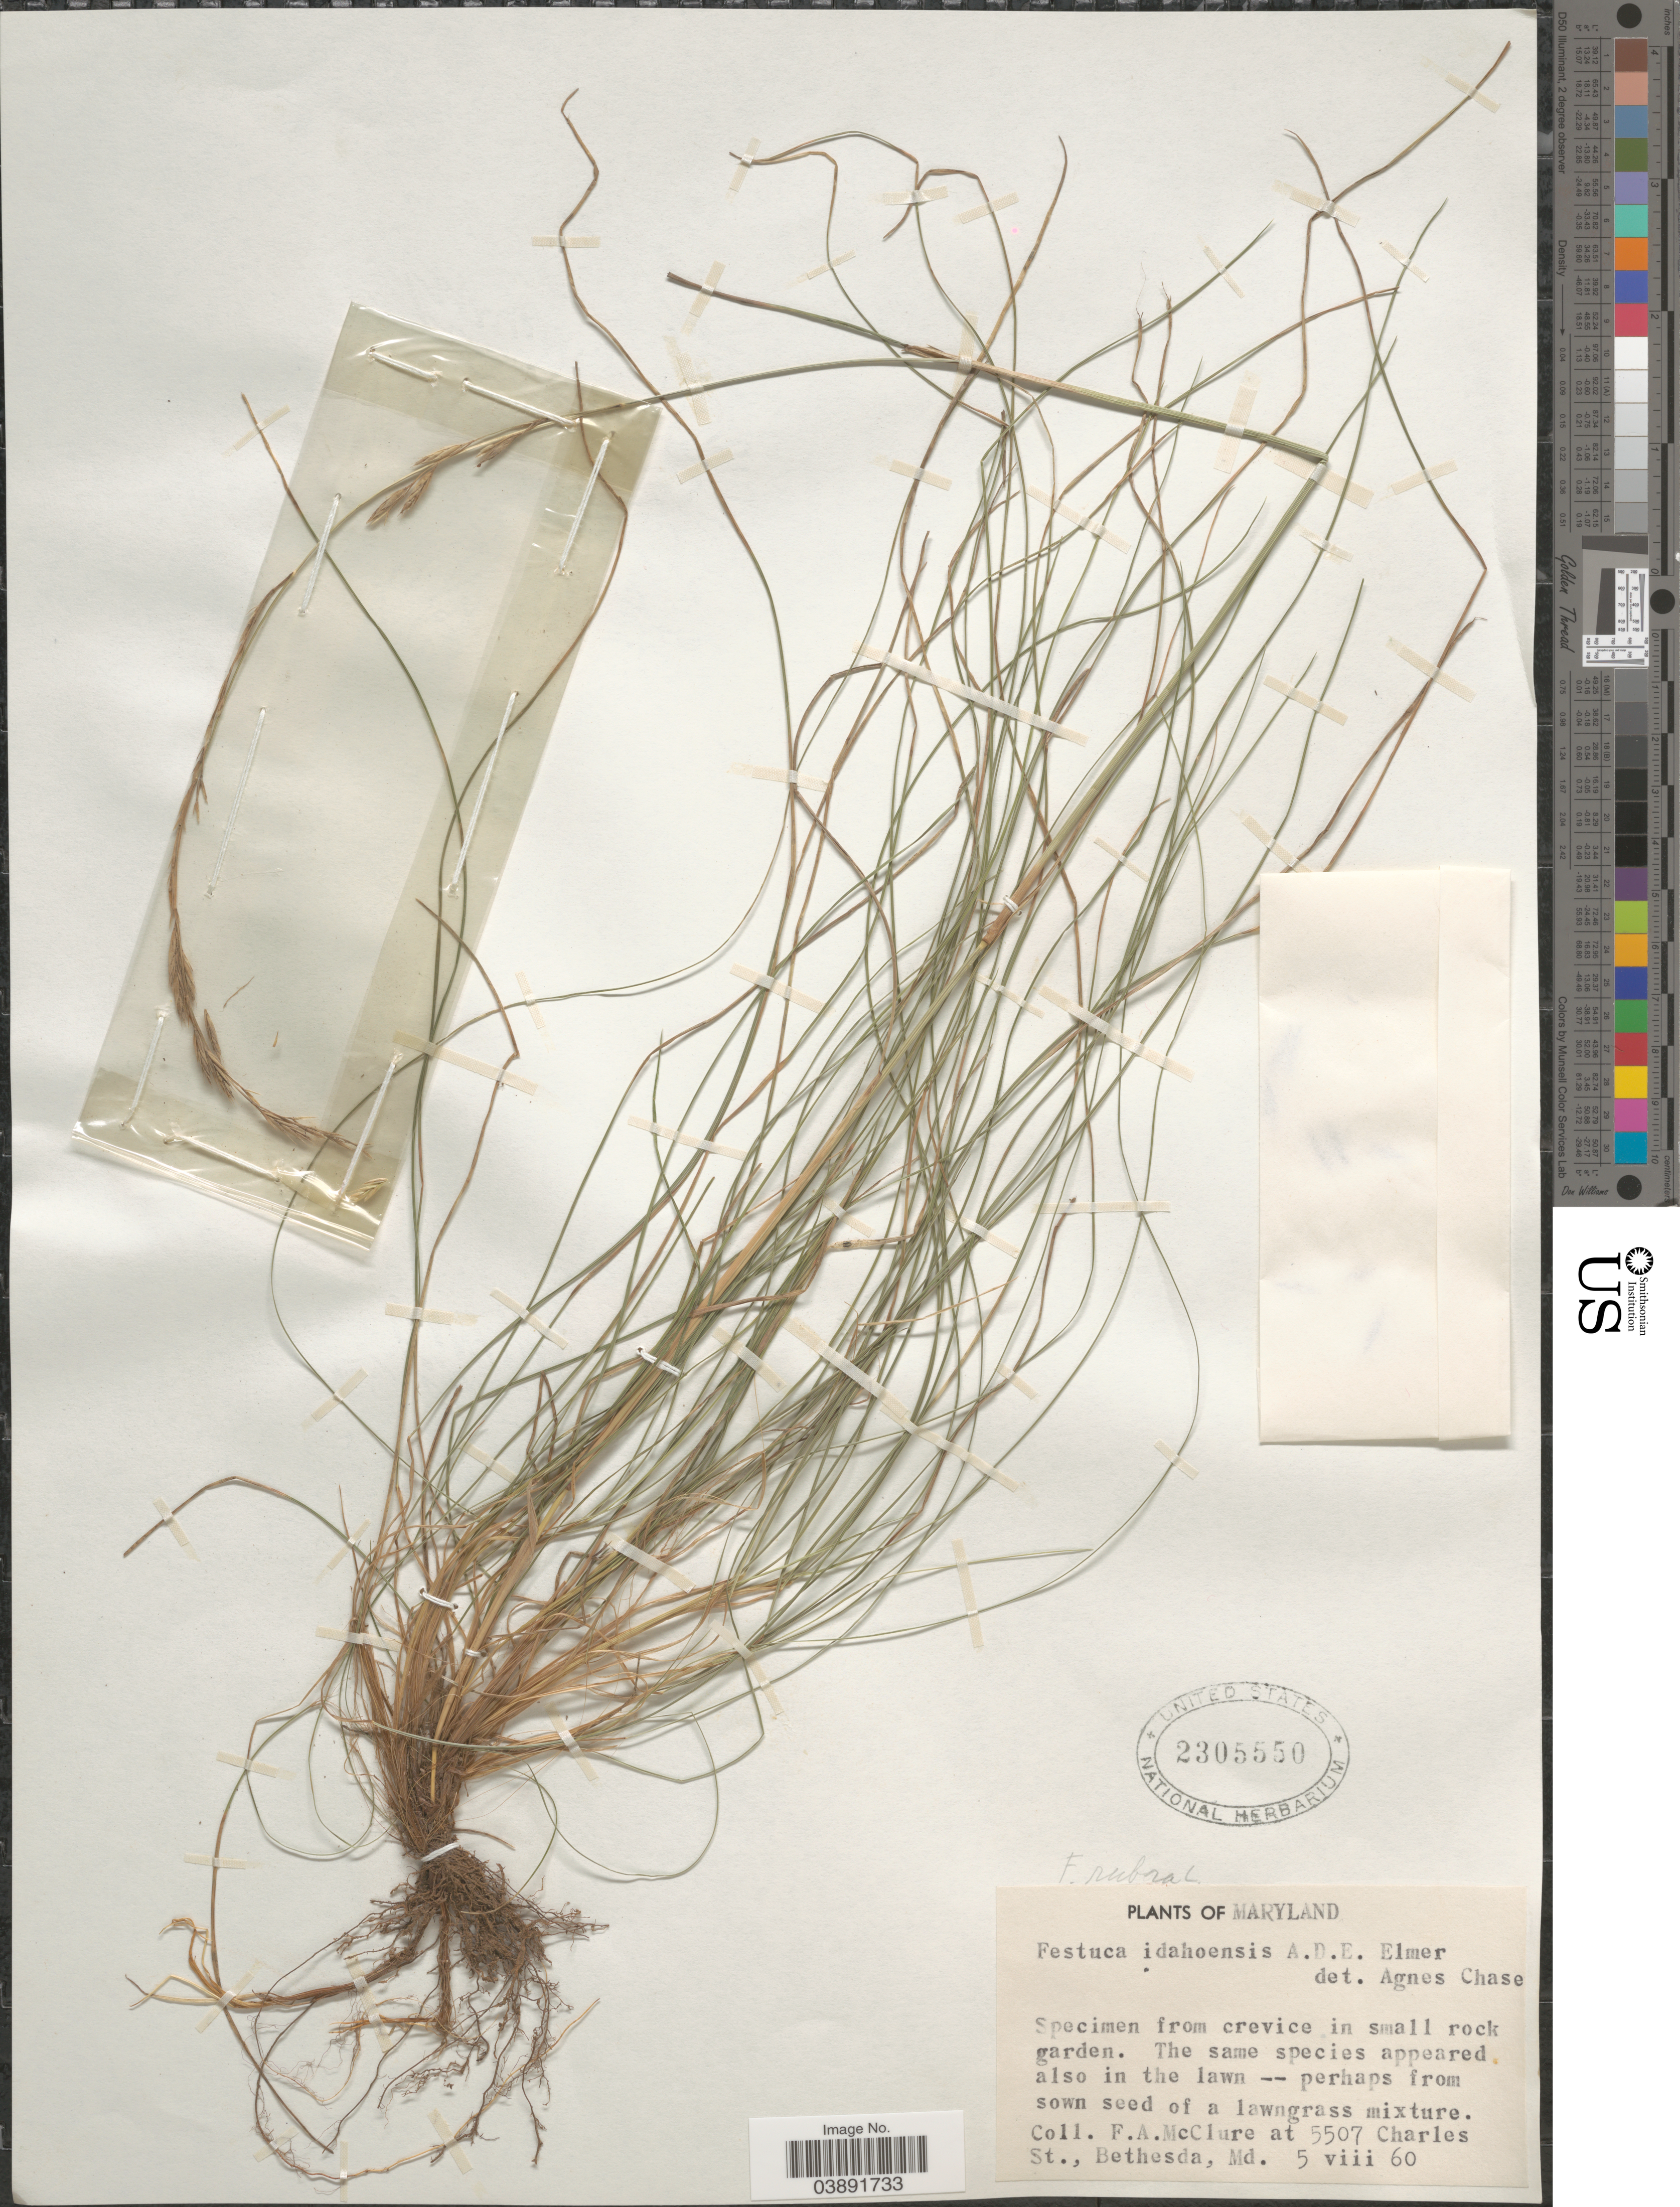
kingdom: Plantae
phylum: Tracheophyta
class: Liliopsida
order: Poales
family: Poaceae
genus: Festuca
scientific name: Festuca rubra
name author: L.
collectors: F. A. McClure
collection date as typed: Transcribed d/m/y: 5/8/60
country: United States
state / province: Maryland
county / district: Montgomery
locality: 5507 Charles St., Bethesda.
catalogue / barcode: US 2305550